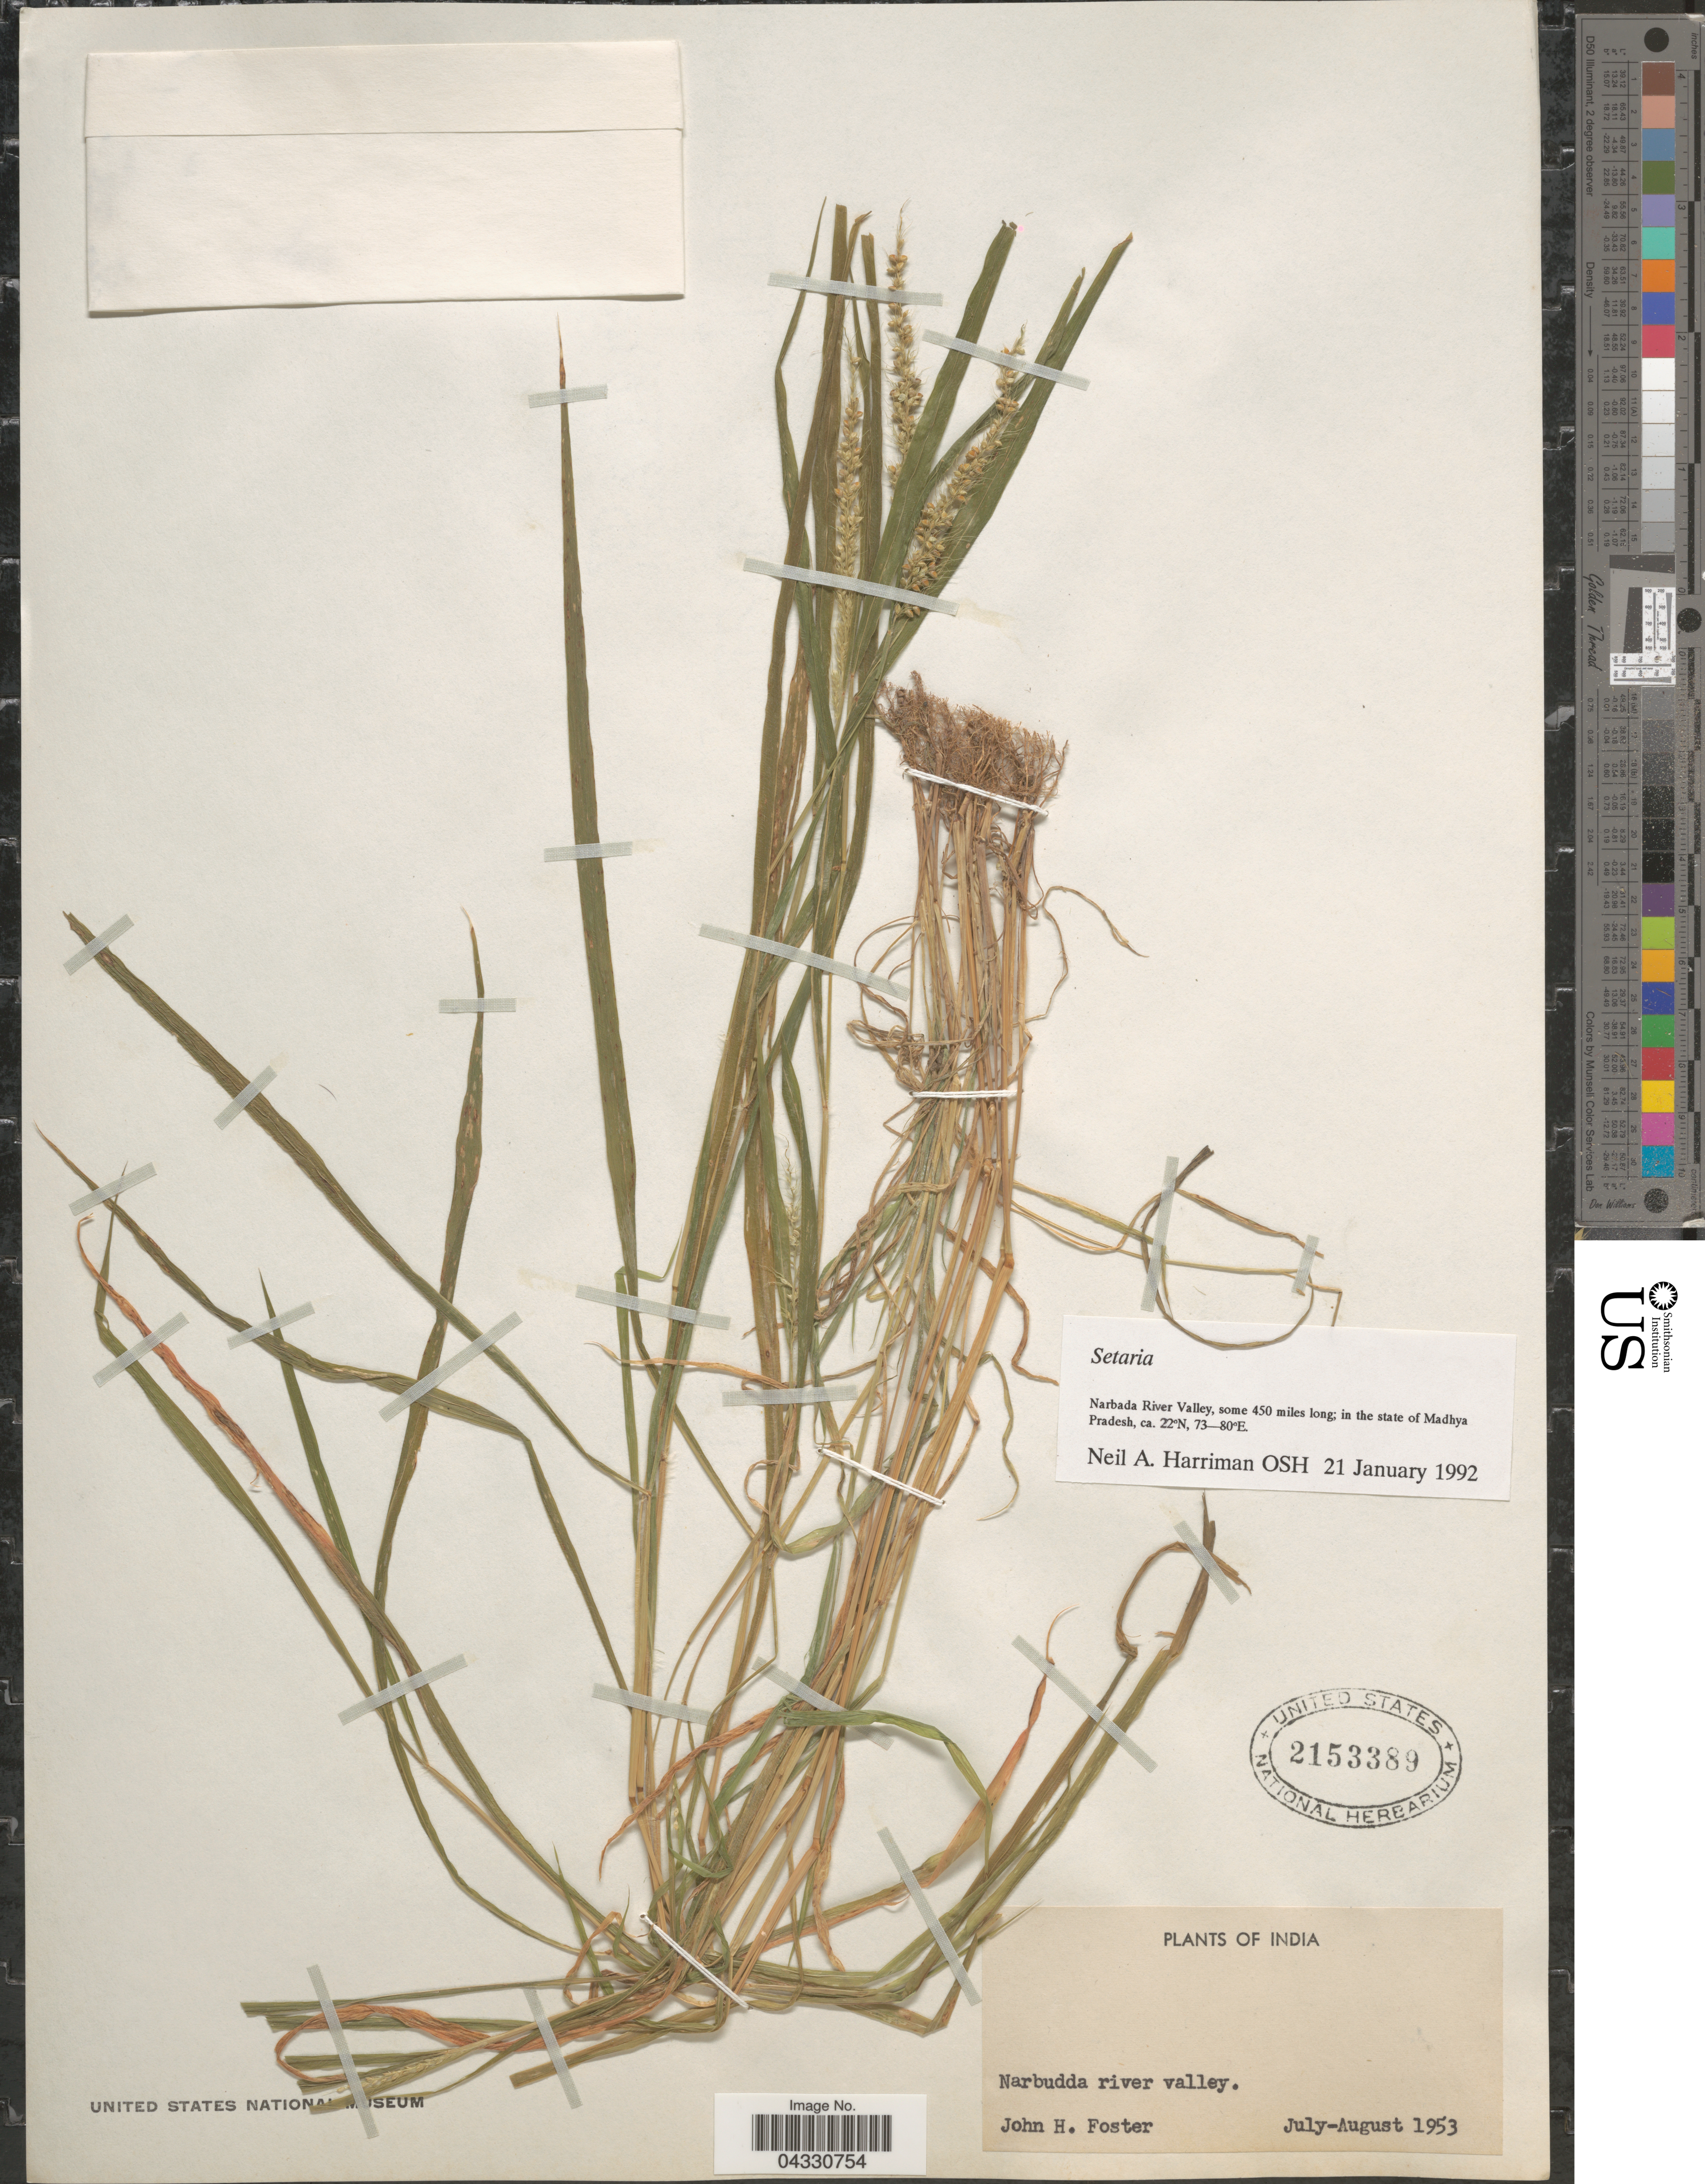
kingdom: Plantae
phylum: Tracheophyta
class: Liliopsida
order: Poales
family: Poaceae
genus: Setaria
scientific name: Setaria sp.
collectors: J. Foster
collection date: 1953-07/1953-08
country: India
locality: Narbudda river valley.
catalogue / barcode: US 2153389